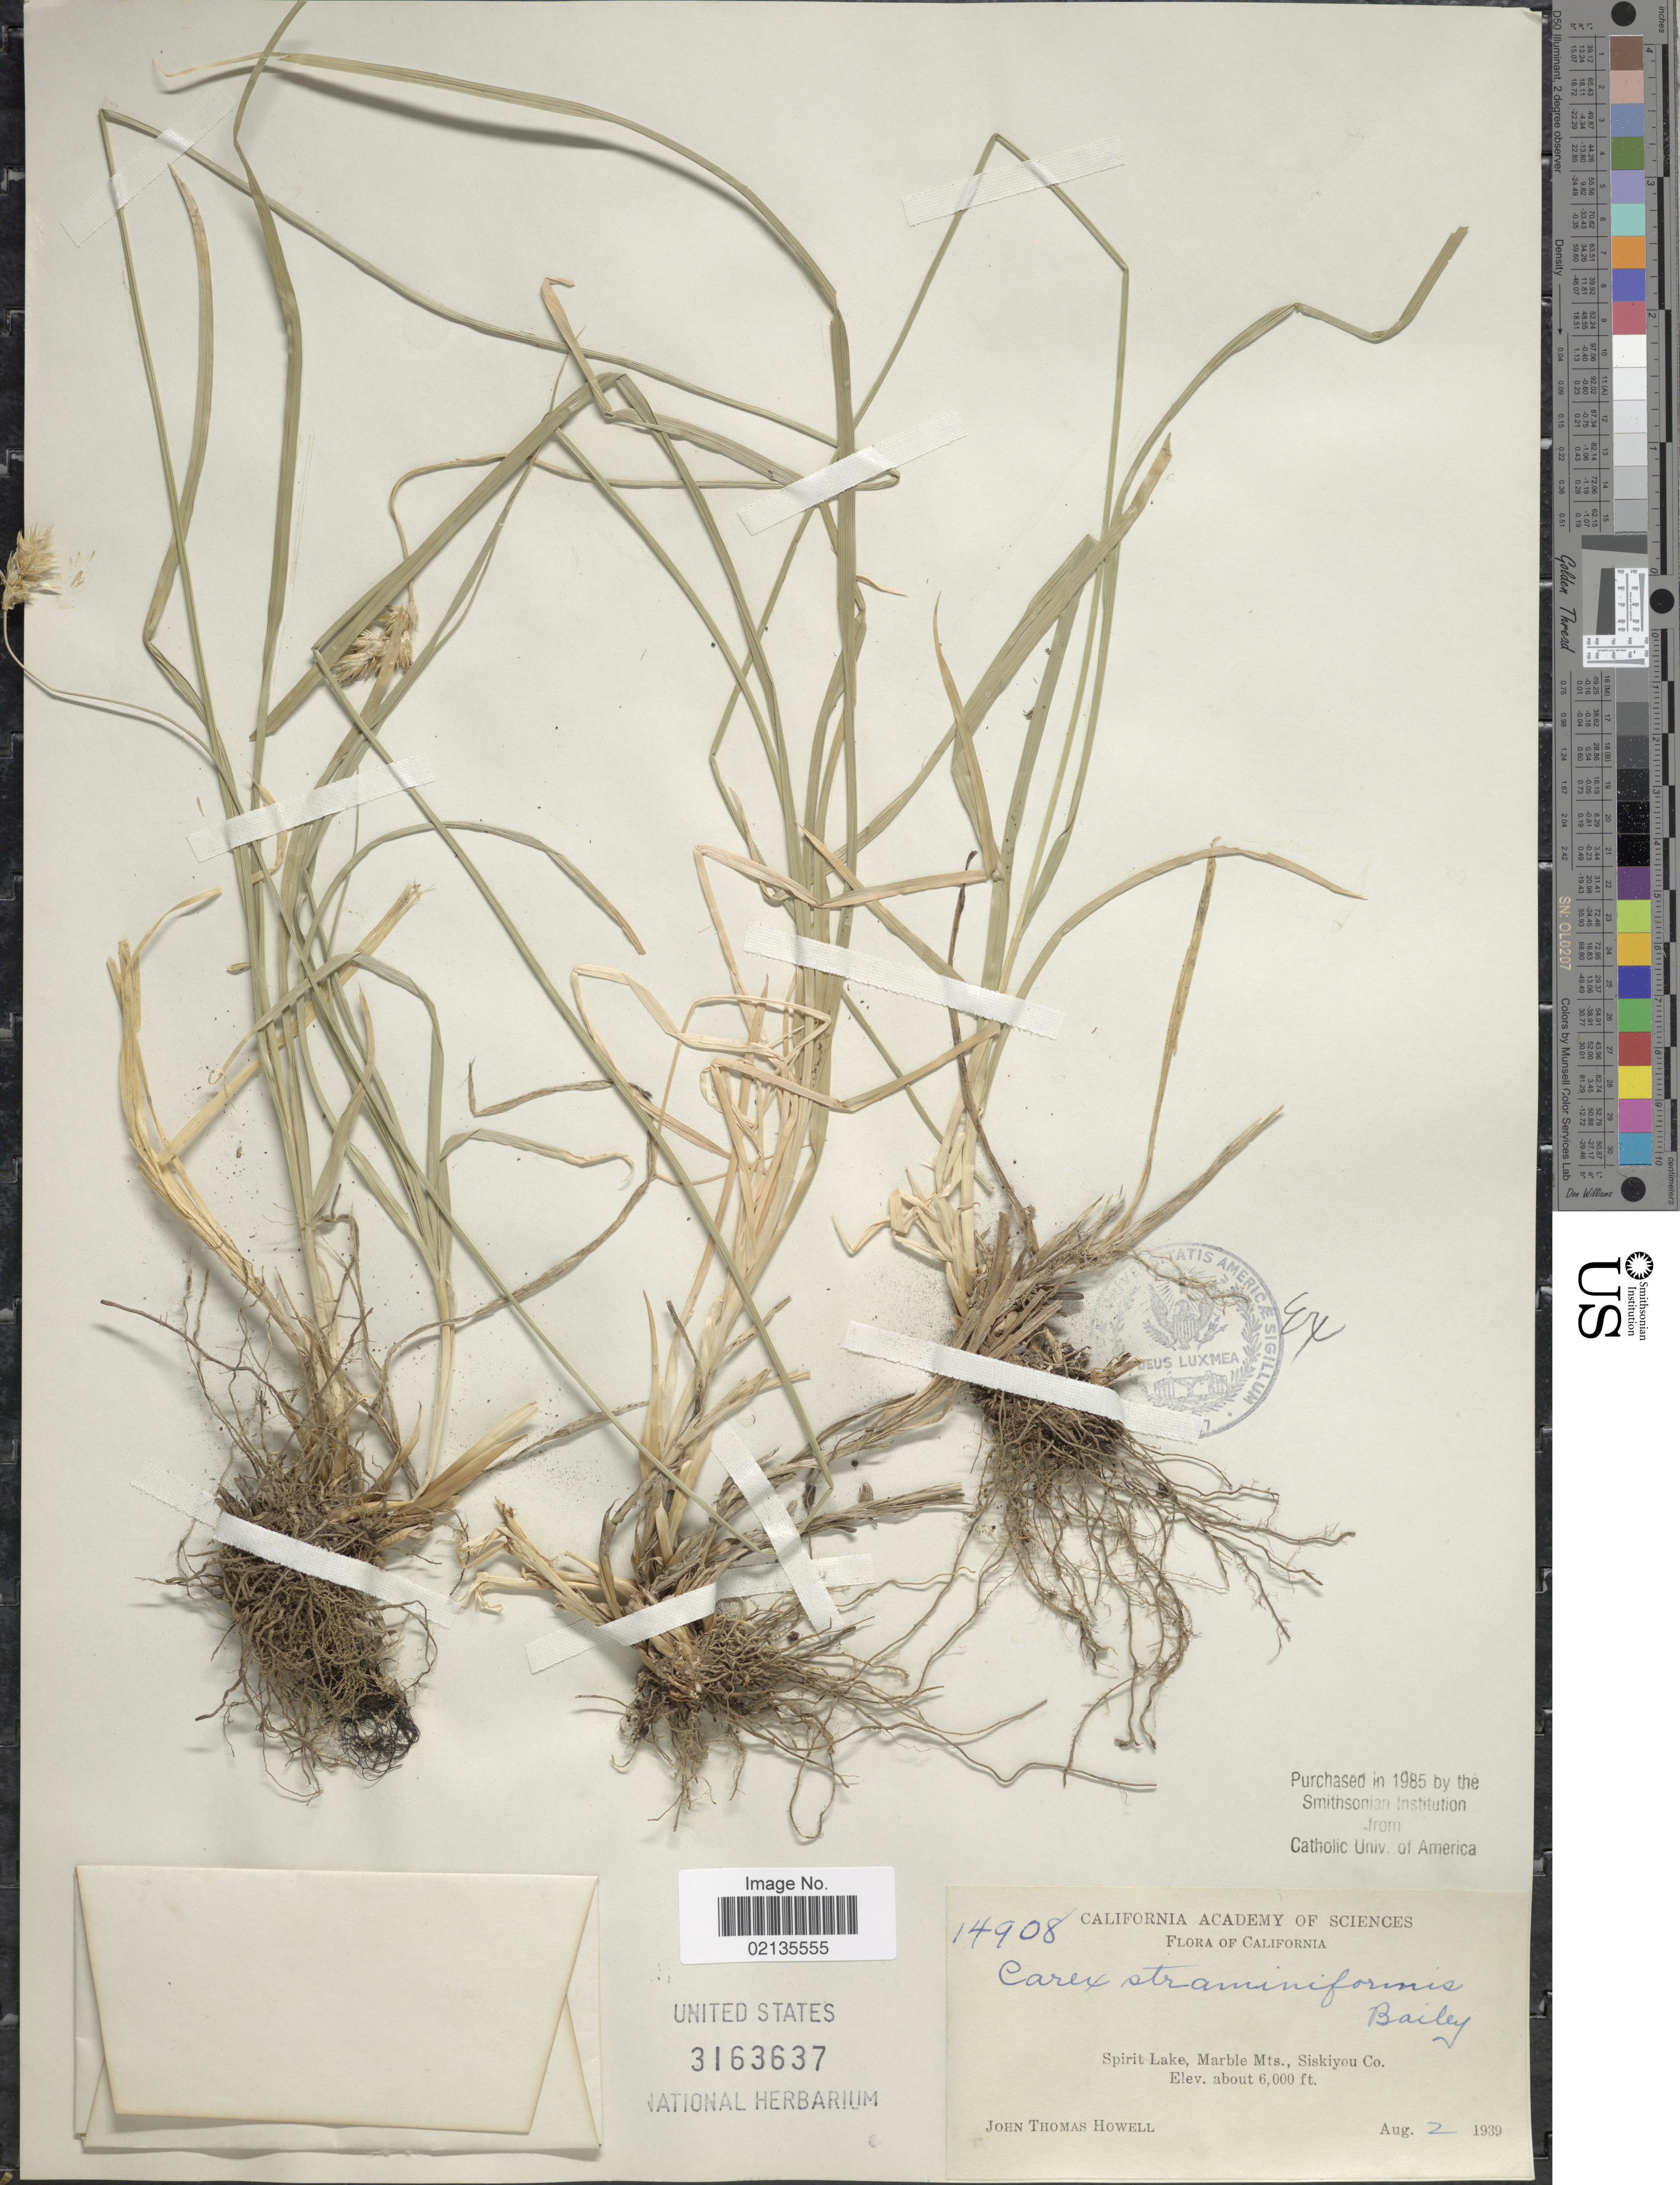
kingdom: Plantae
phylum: Tracheophyta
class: Liliopsida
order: Poales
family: Cyperaceae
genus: Carex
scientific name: Carex straminiformis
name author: L.H. Bailey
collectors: J. T. Howell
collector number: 14908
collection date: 1939-08-02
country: United States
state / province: California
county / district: Siskiyou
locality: Spirit Lake, Marble Mts., Siskiyou Co.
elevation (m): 1829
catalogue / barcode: US 3163637